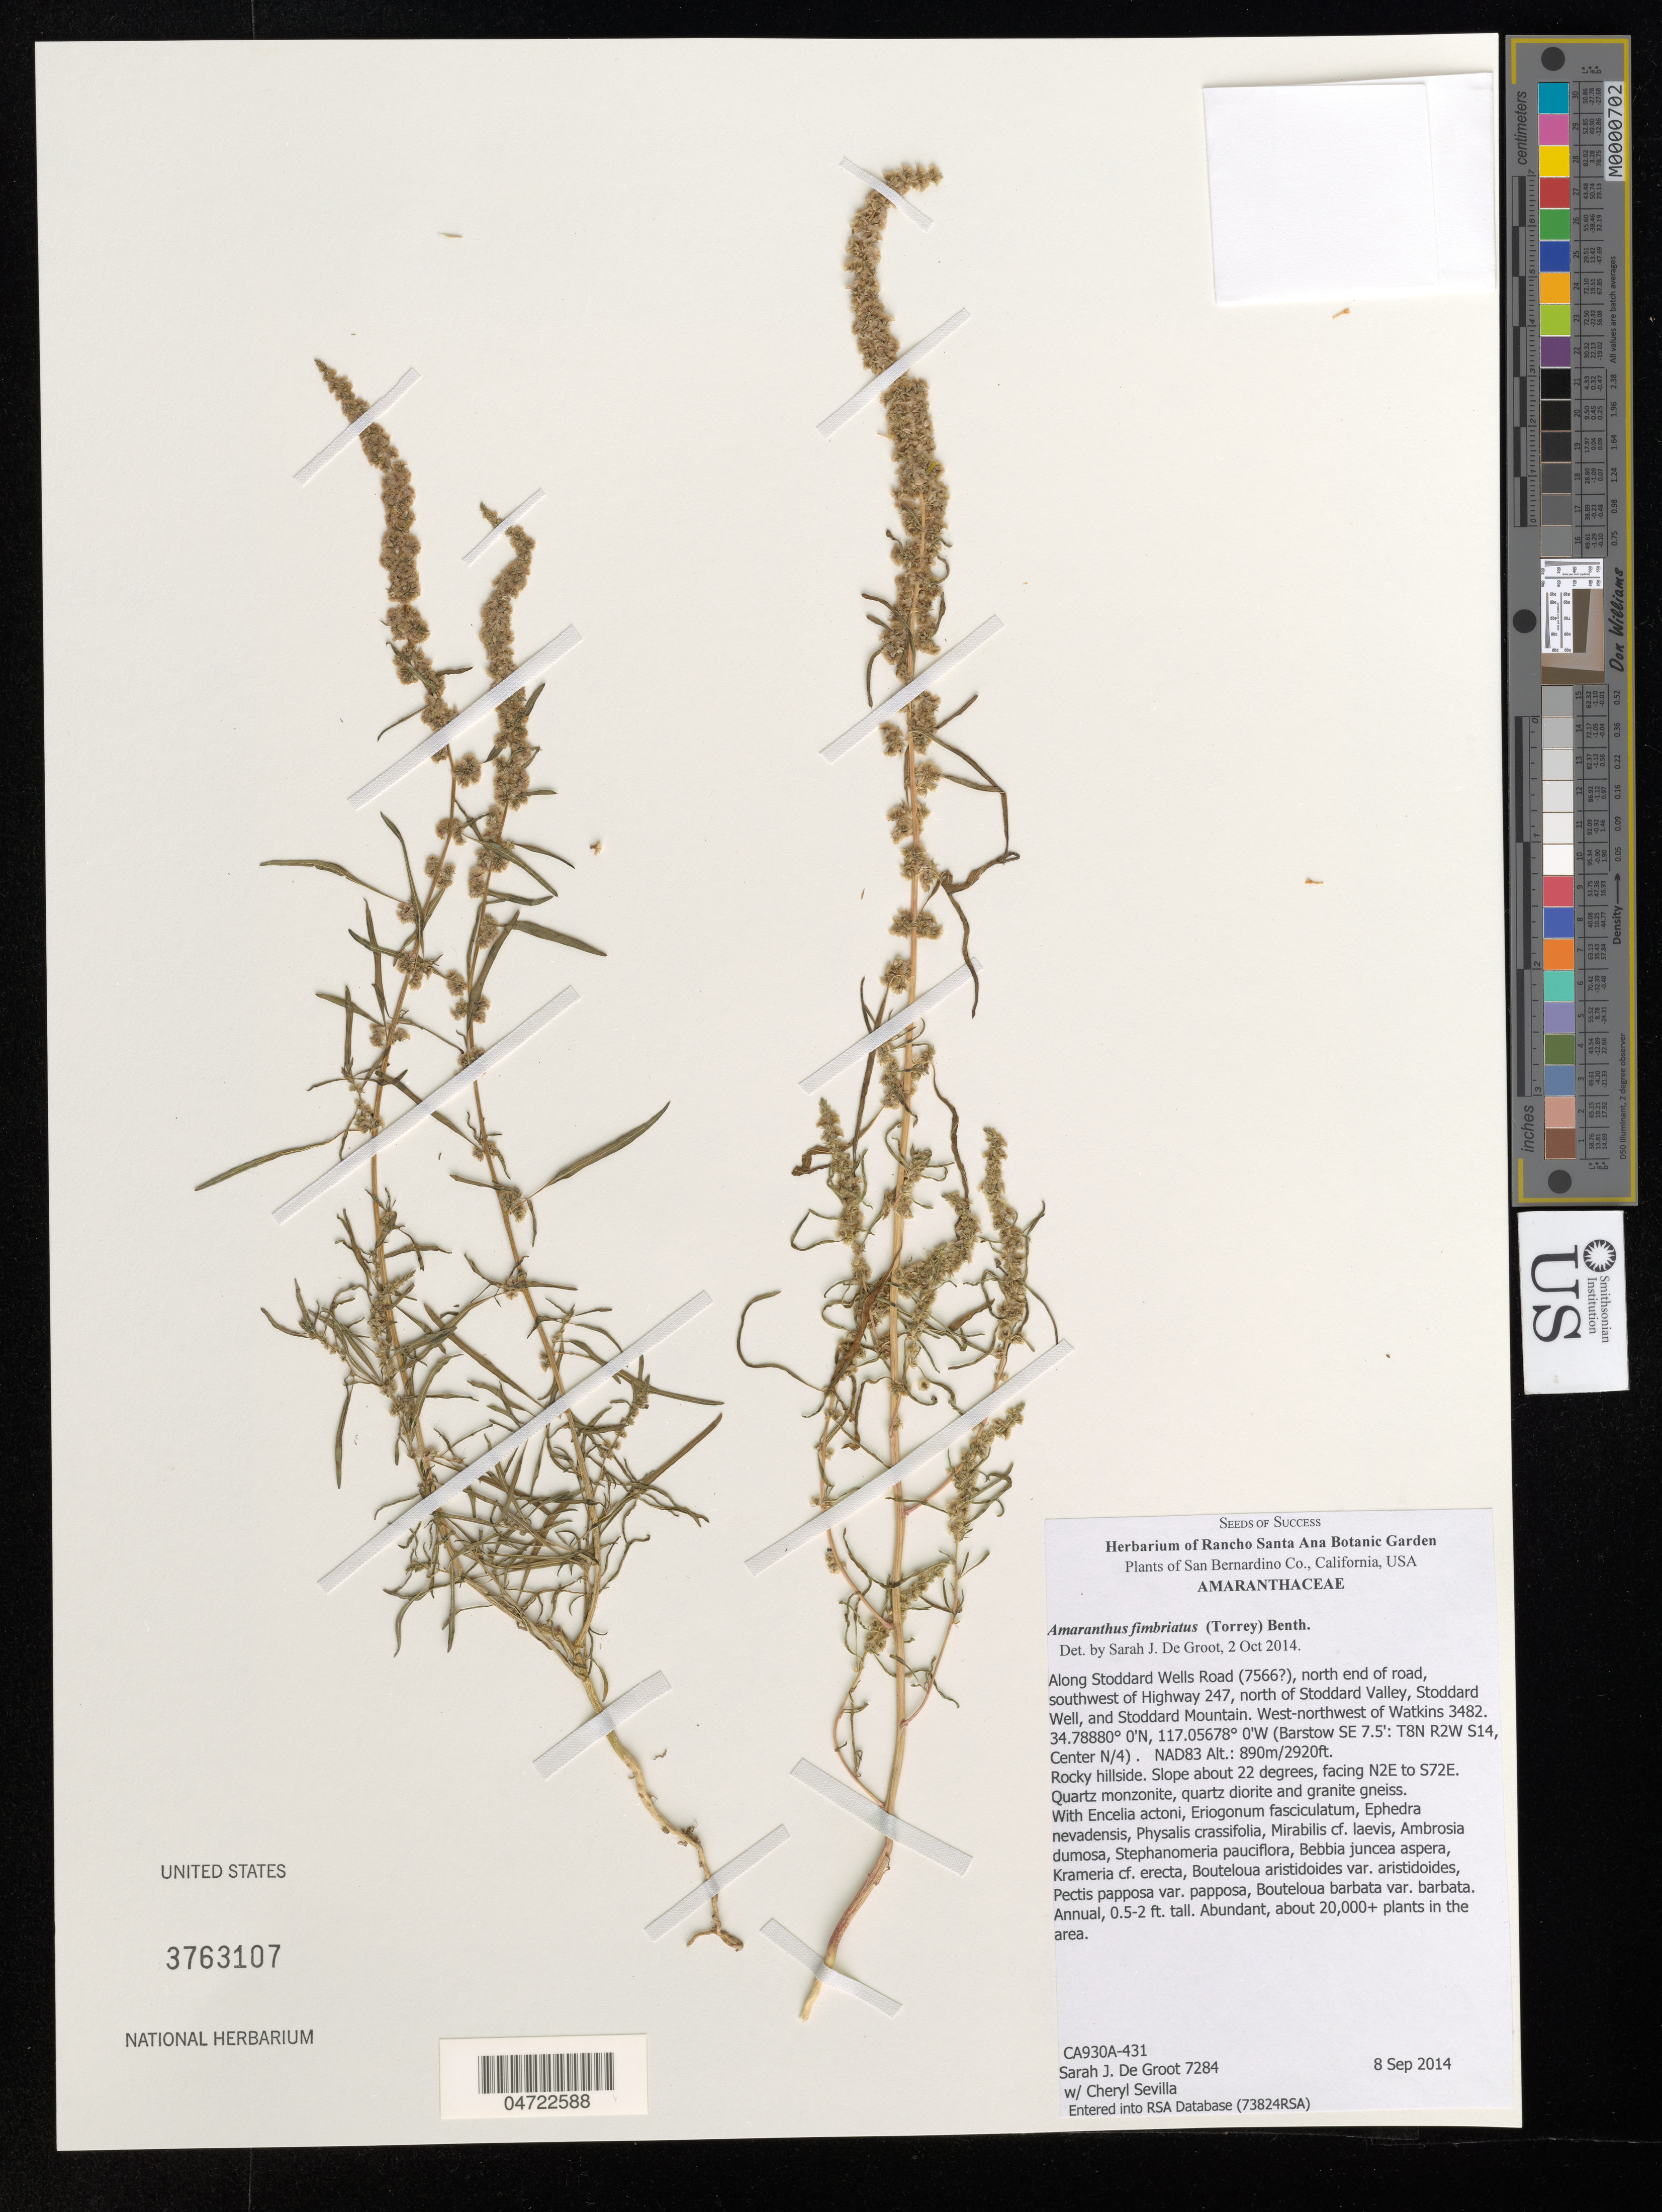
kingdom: Plantae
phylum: Tracheophyta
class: Magnoliopsida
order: Caryophyllales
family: Amaranthaceae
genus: Amaranthus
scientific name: Amaranthus fimbriatus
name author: (Torr.) Benth. ex S. Watson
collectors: S. De Groot & C. Sevilla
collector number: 7284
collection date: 2014-09-08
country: United States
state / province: California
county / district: San Bernardino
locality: San Bernardino Co. Along Stoddard Wells Road (7566?), north end of road, southwest of Highway 247, north of Stoddard Valley, Stoddard Well, and Stoddard Mountain. West-northwest of Watkins 3482. (Barstow SE 7.5': T8N R2W S14, Center N/4).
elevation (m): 890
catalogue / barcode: US 3763107